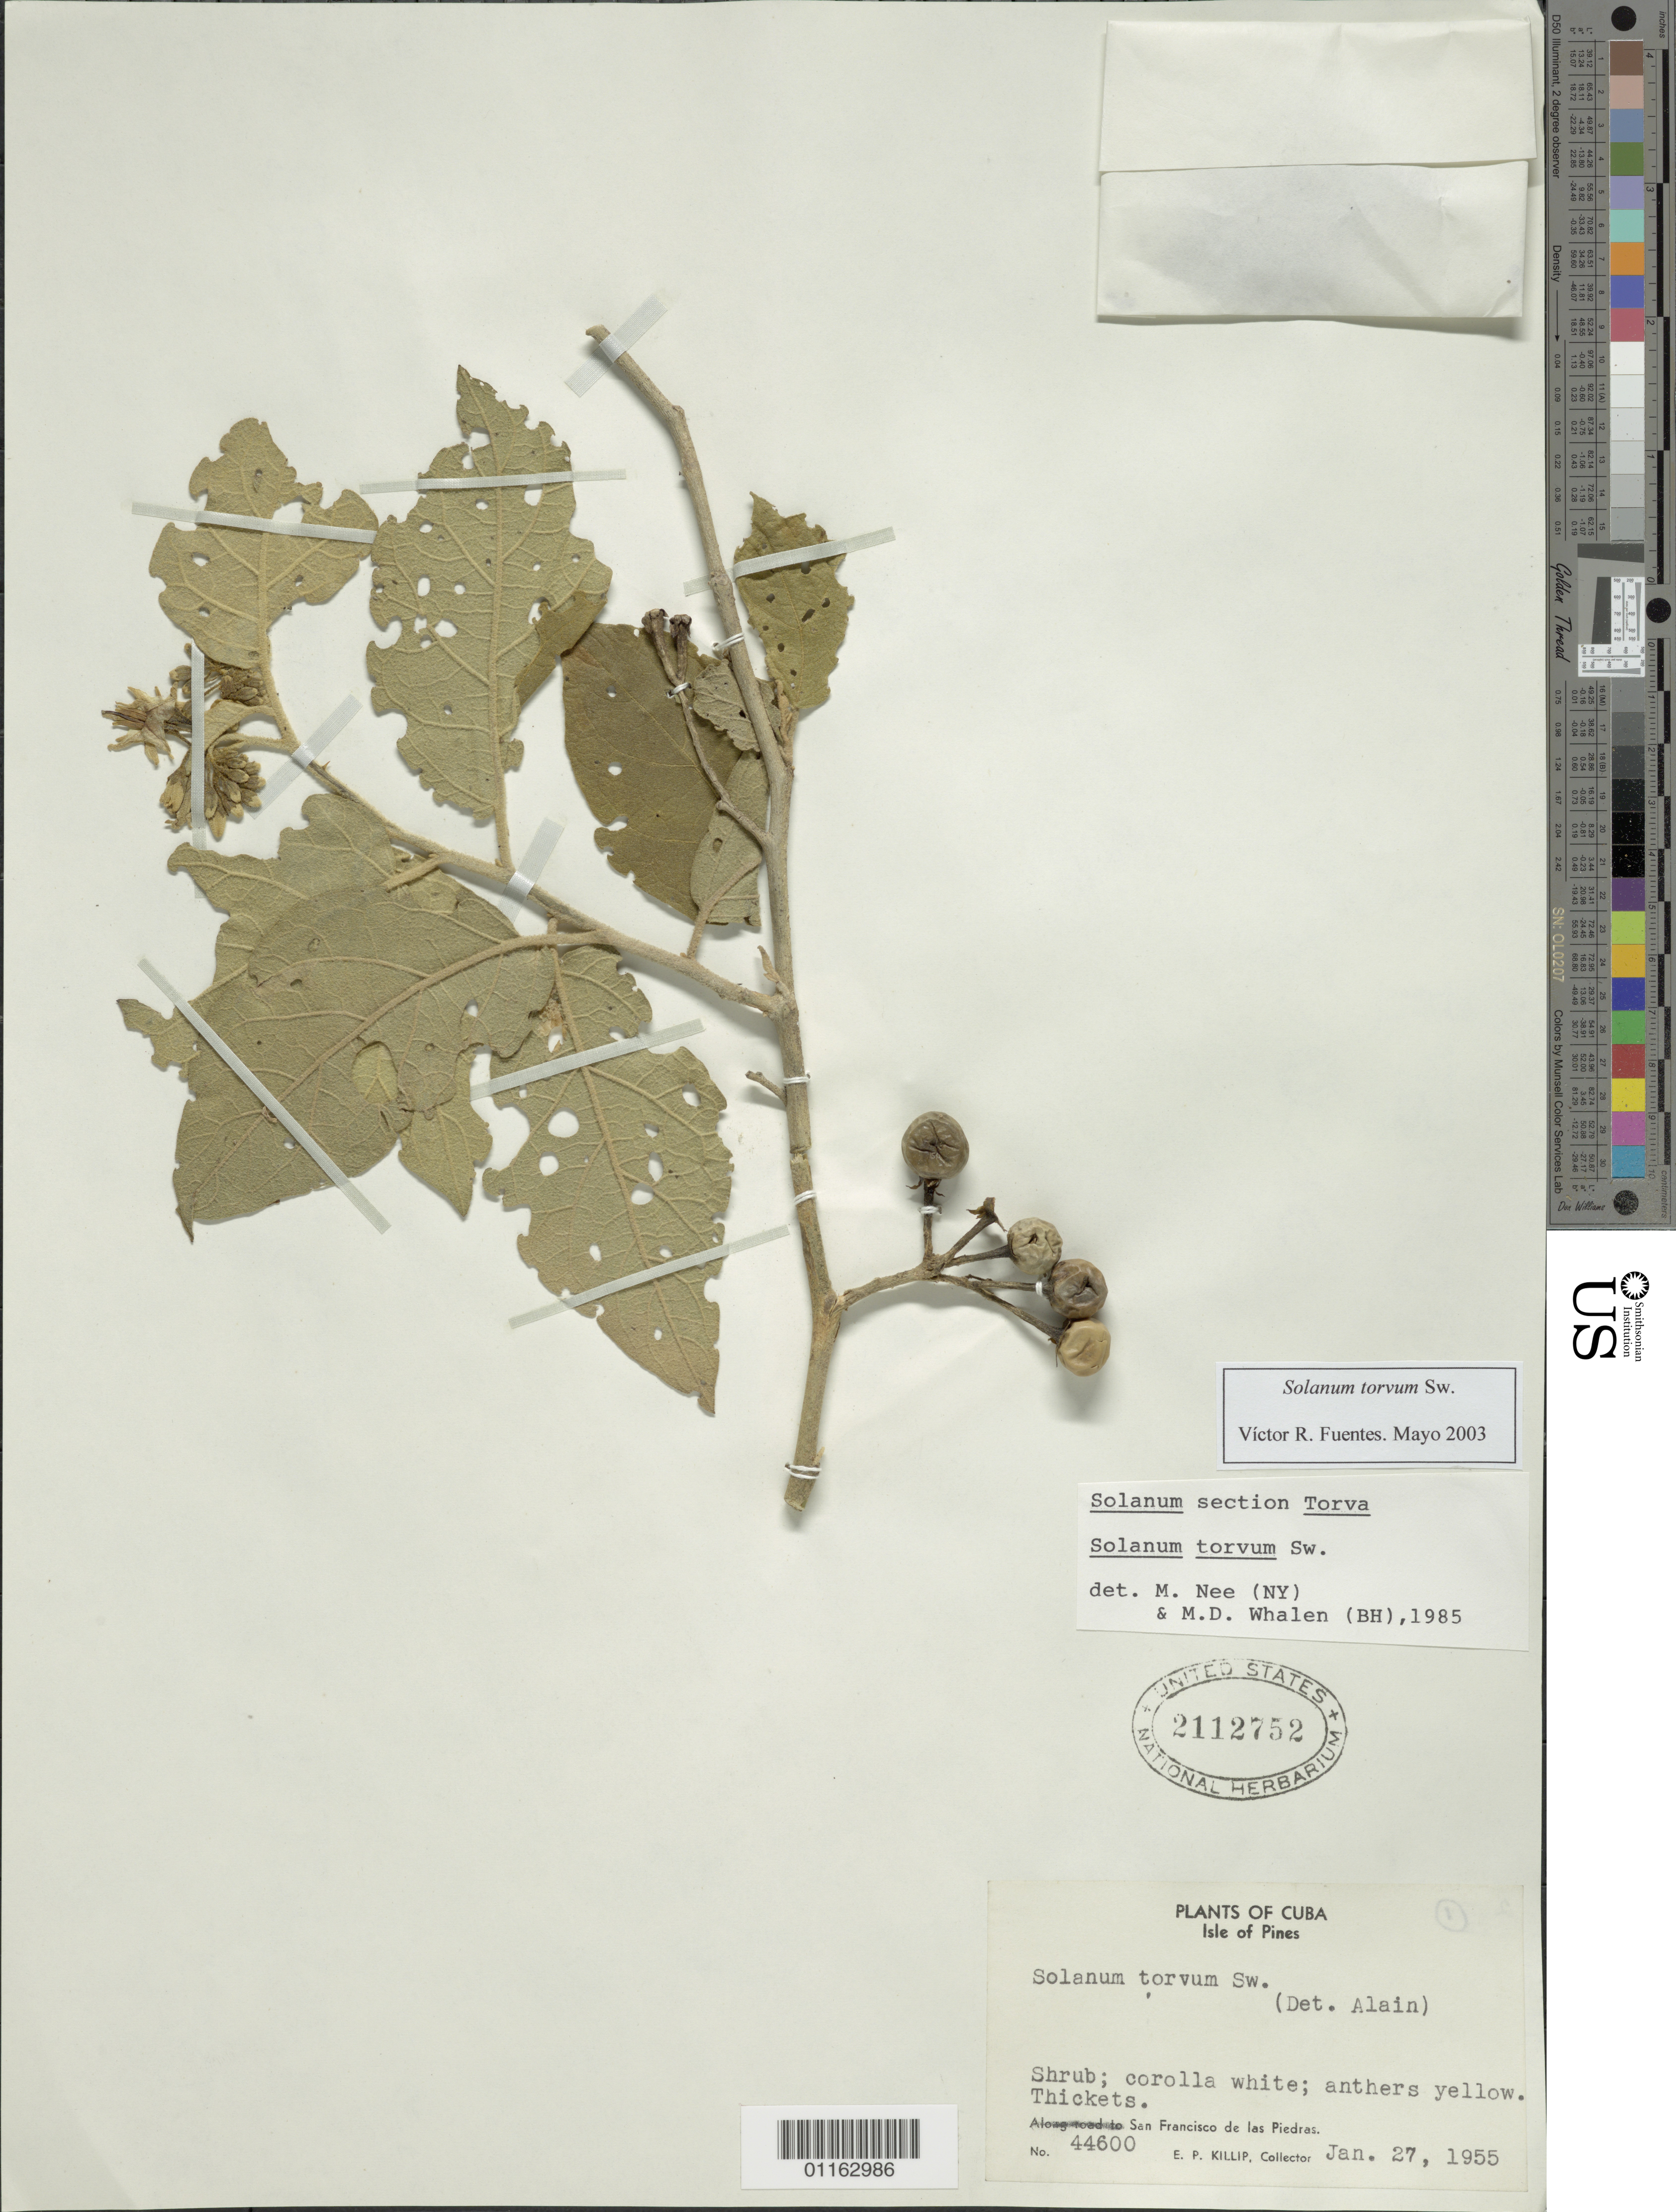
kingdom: Plantae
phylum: Tracheophyta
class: Magnoliopsida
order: Solanales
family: Solanaceae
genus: Solanum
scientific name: Solanum torvum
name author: Sw.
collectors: E. P. Killip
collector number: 44600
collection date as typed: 27 Jan 1955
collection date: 1955-01-27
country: Cuba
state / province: Isla de la Juventud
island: Isla de la Juventud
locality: San Francisco de las Piedras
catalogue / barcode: US 2112752